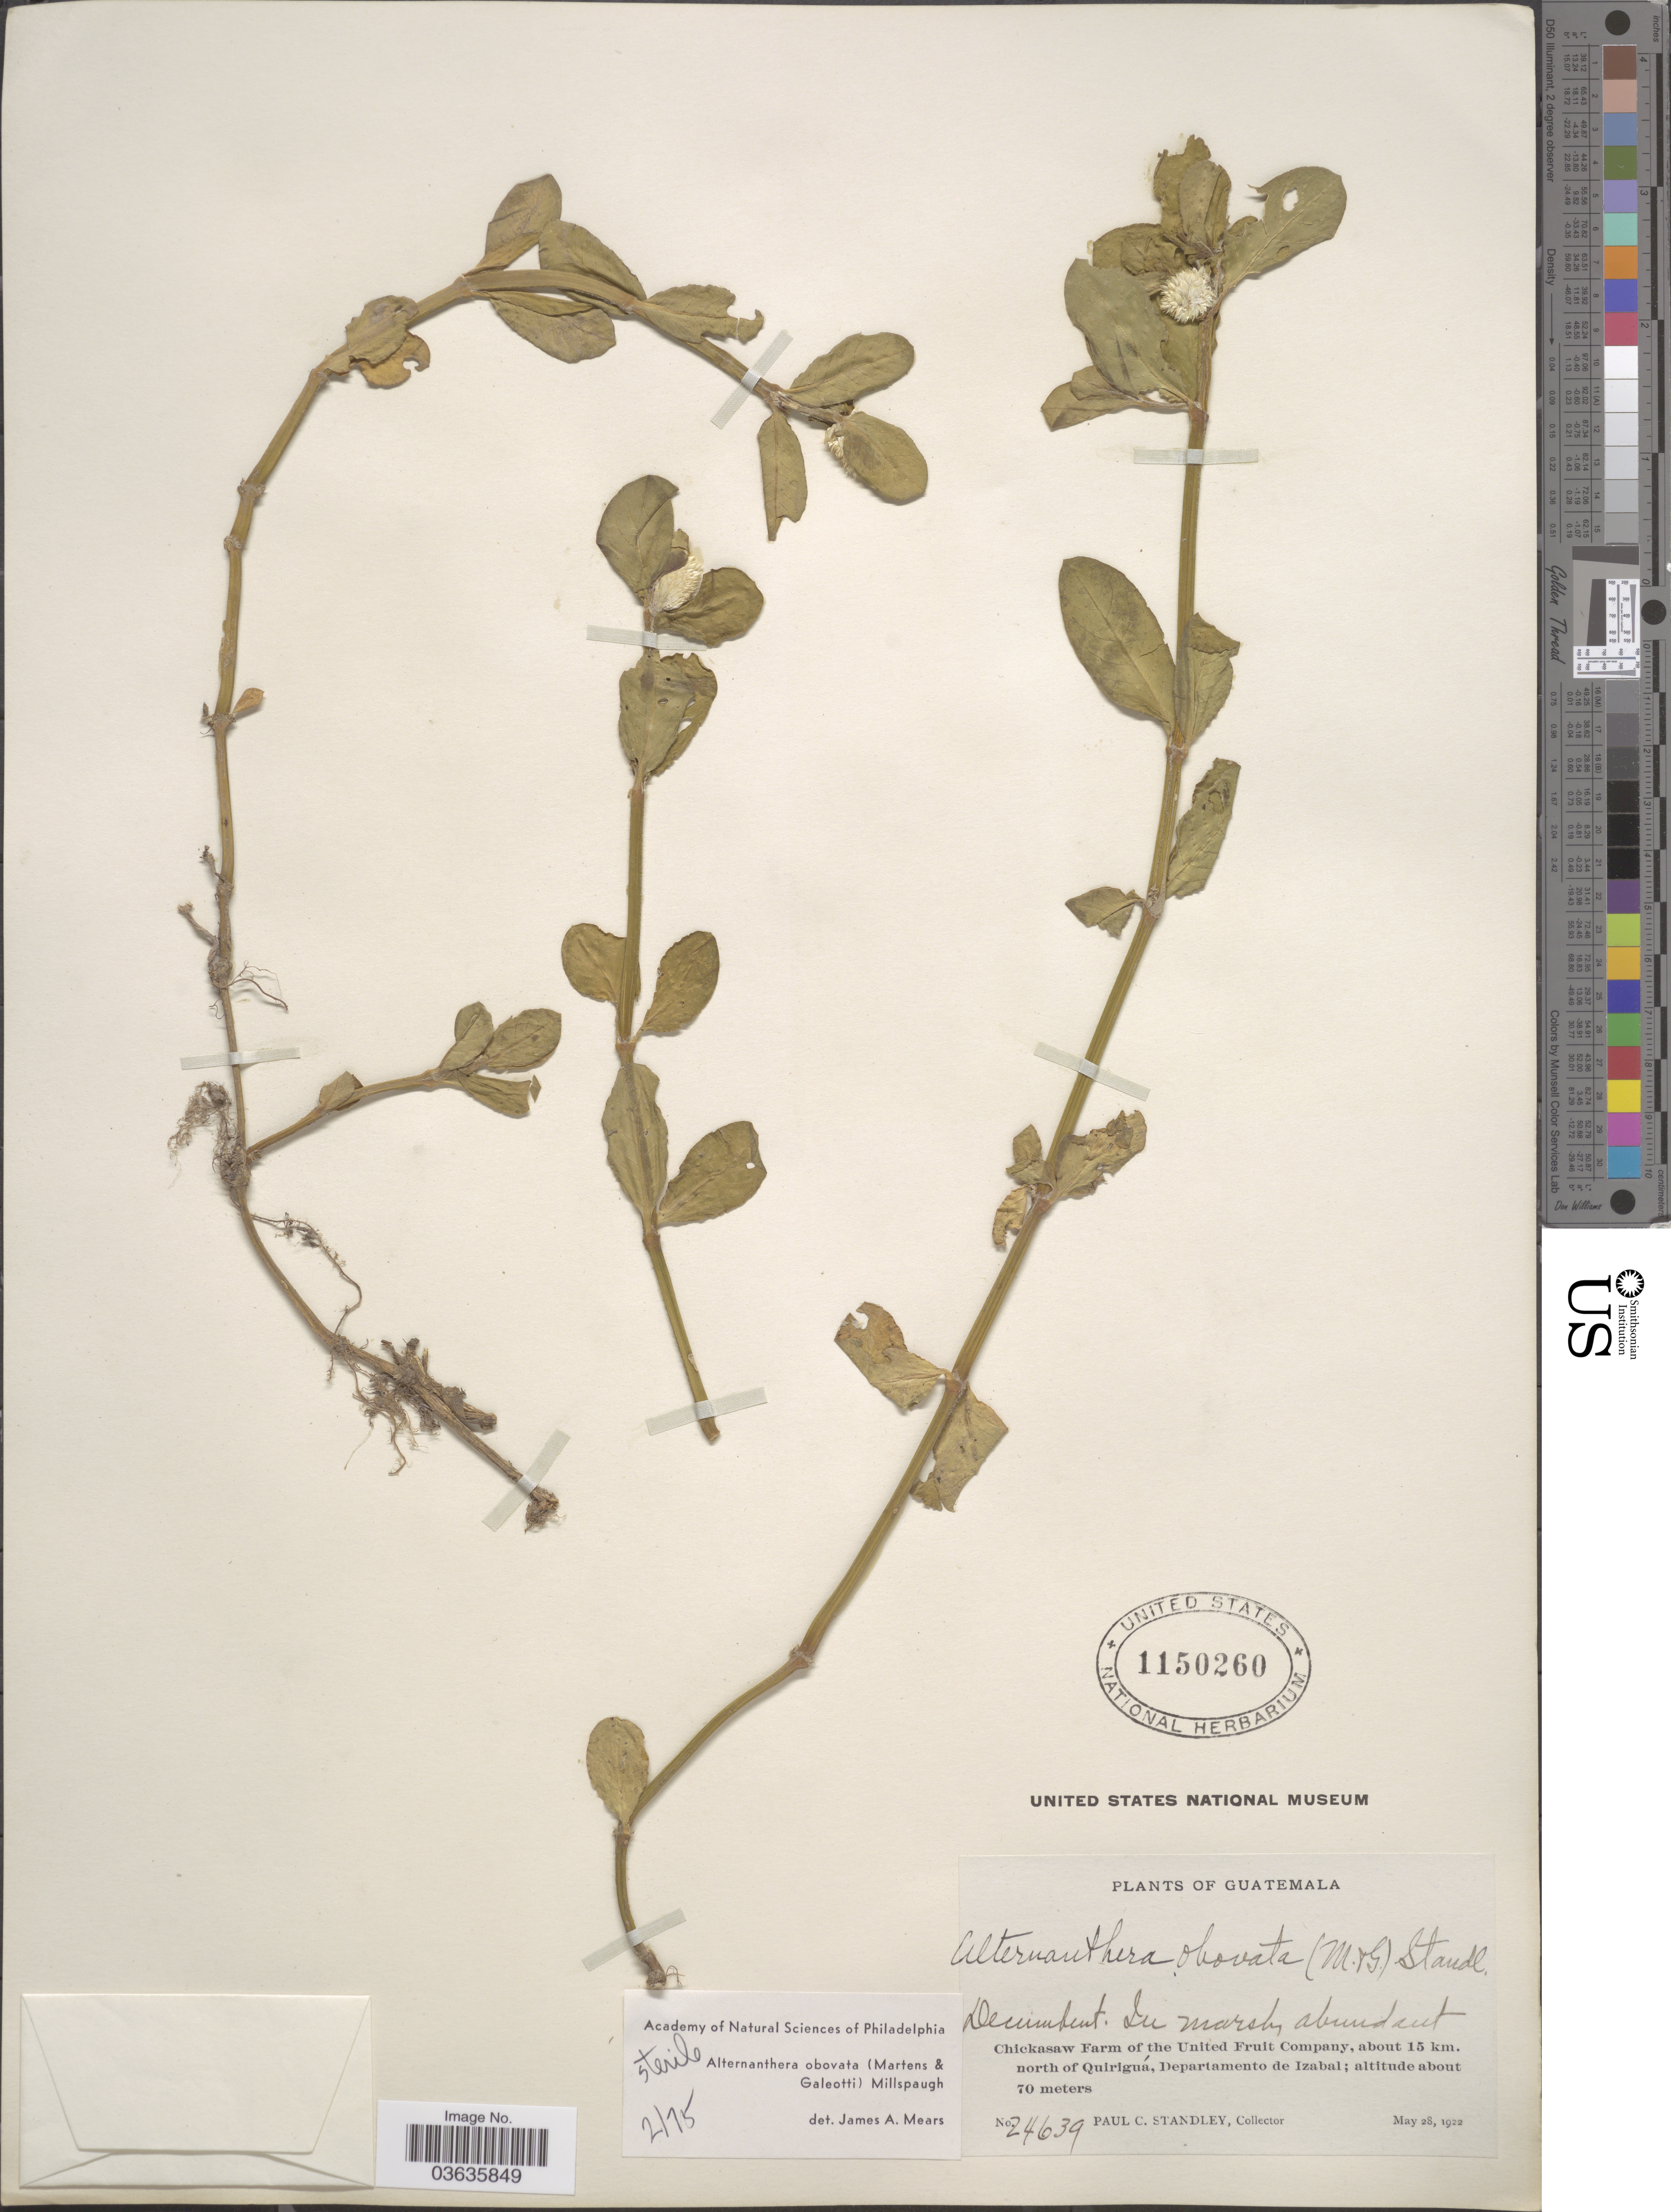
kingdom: Plantae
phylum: Tracheophyta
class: Magnoliopsida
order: Caryophyllales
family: Amaranthaceae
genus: Alternanthera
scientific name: Alternanthera obovata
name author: (M. Martens) Millsp.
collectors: P. C. Standley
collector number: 24639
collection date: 1922-05-28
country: Guatemala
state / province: Izabal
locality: Chickasaw Farm of the United Fruit Company, about 15 km. north of Quiriguá, Departamento de Izabal.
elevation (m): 70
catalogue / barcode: US 1150260